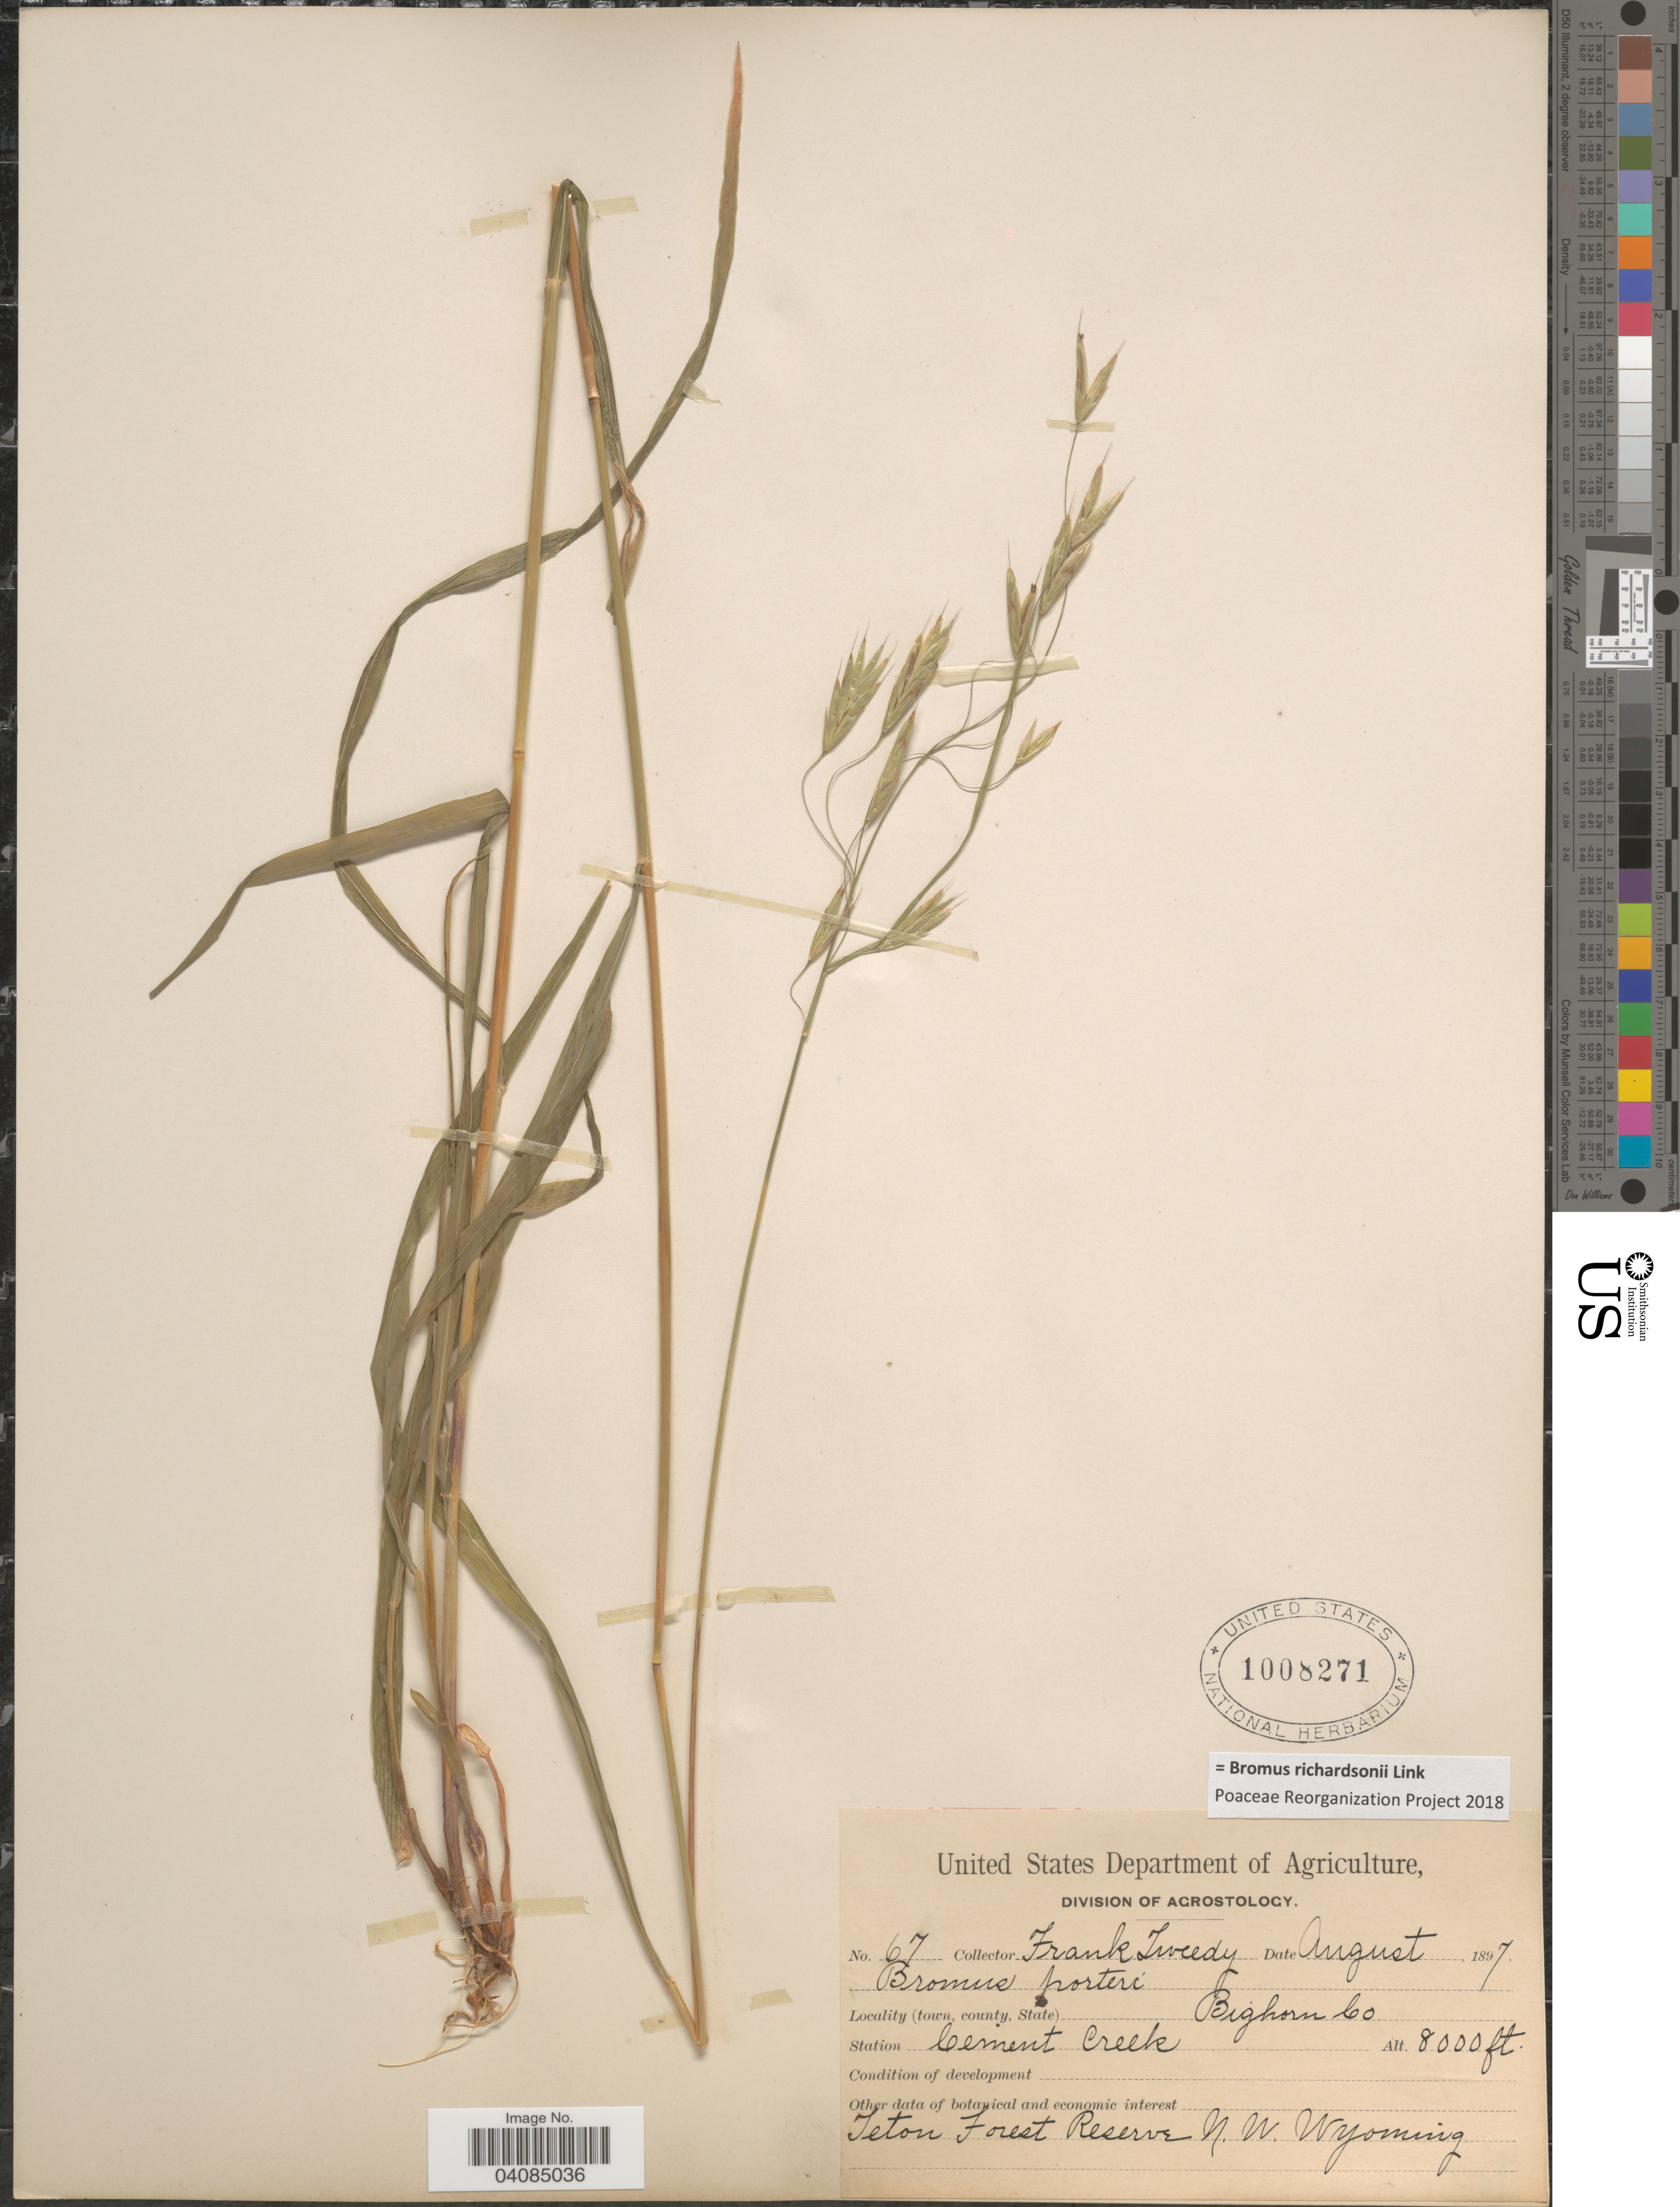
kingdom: Plantae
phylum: Tracheophyta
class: Liliopsida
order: Poales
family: Poaceae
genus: Bromus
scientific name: Bromus racemosus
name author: L.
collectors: F. Tweedy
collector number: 67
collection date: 1897-08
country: United States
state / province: Wyoming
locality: Bighorn Co. Cement Creek. Teton Forest Reserve N.W. Wyoming.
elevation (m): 2438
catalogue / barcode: US 1008271